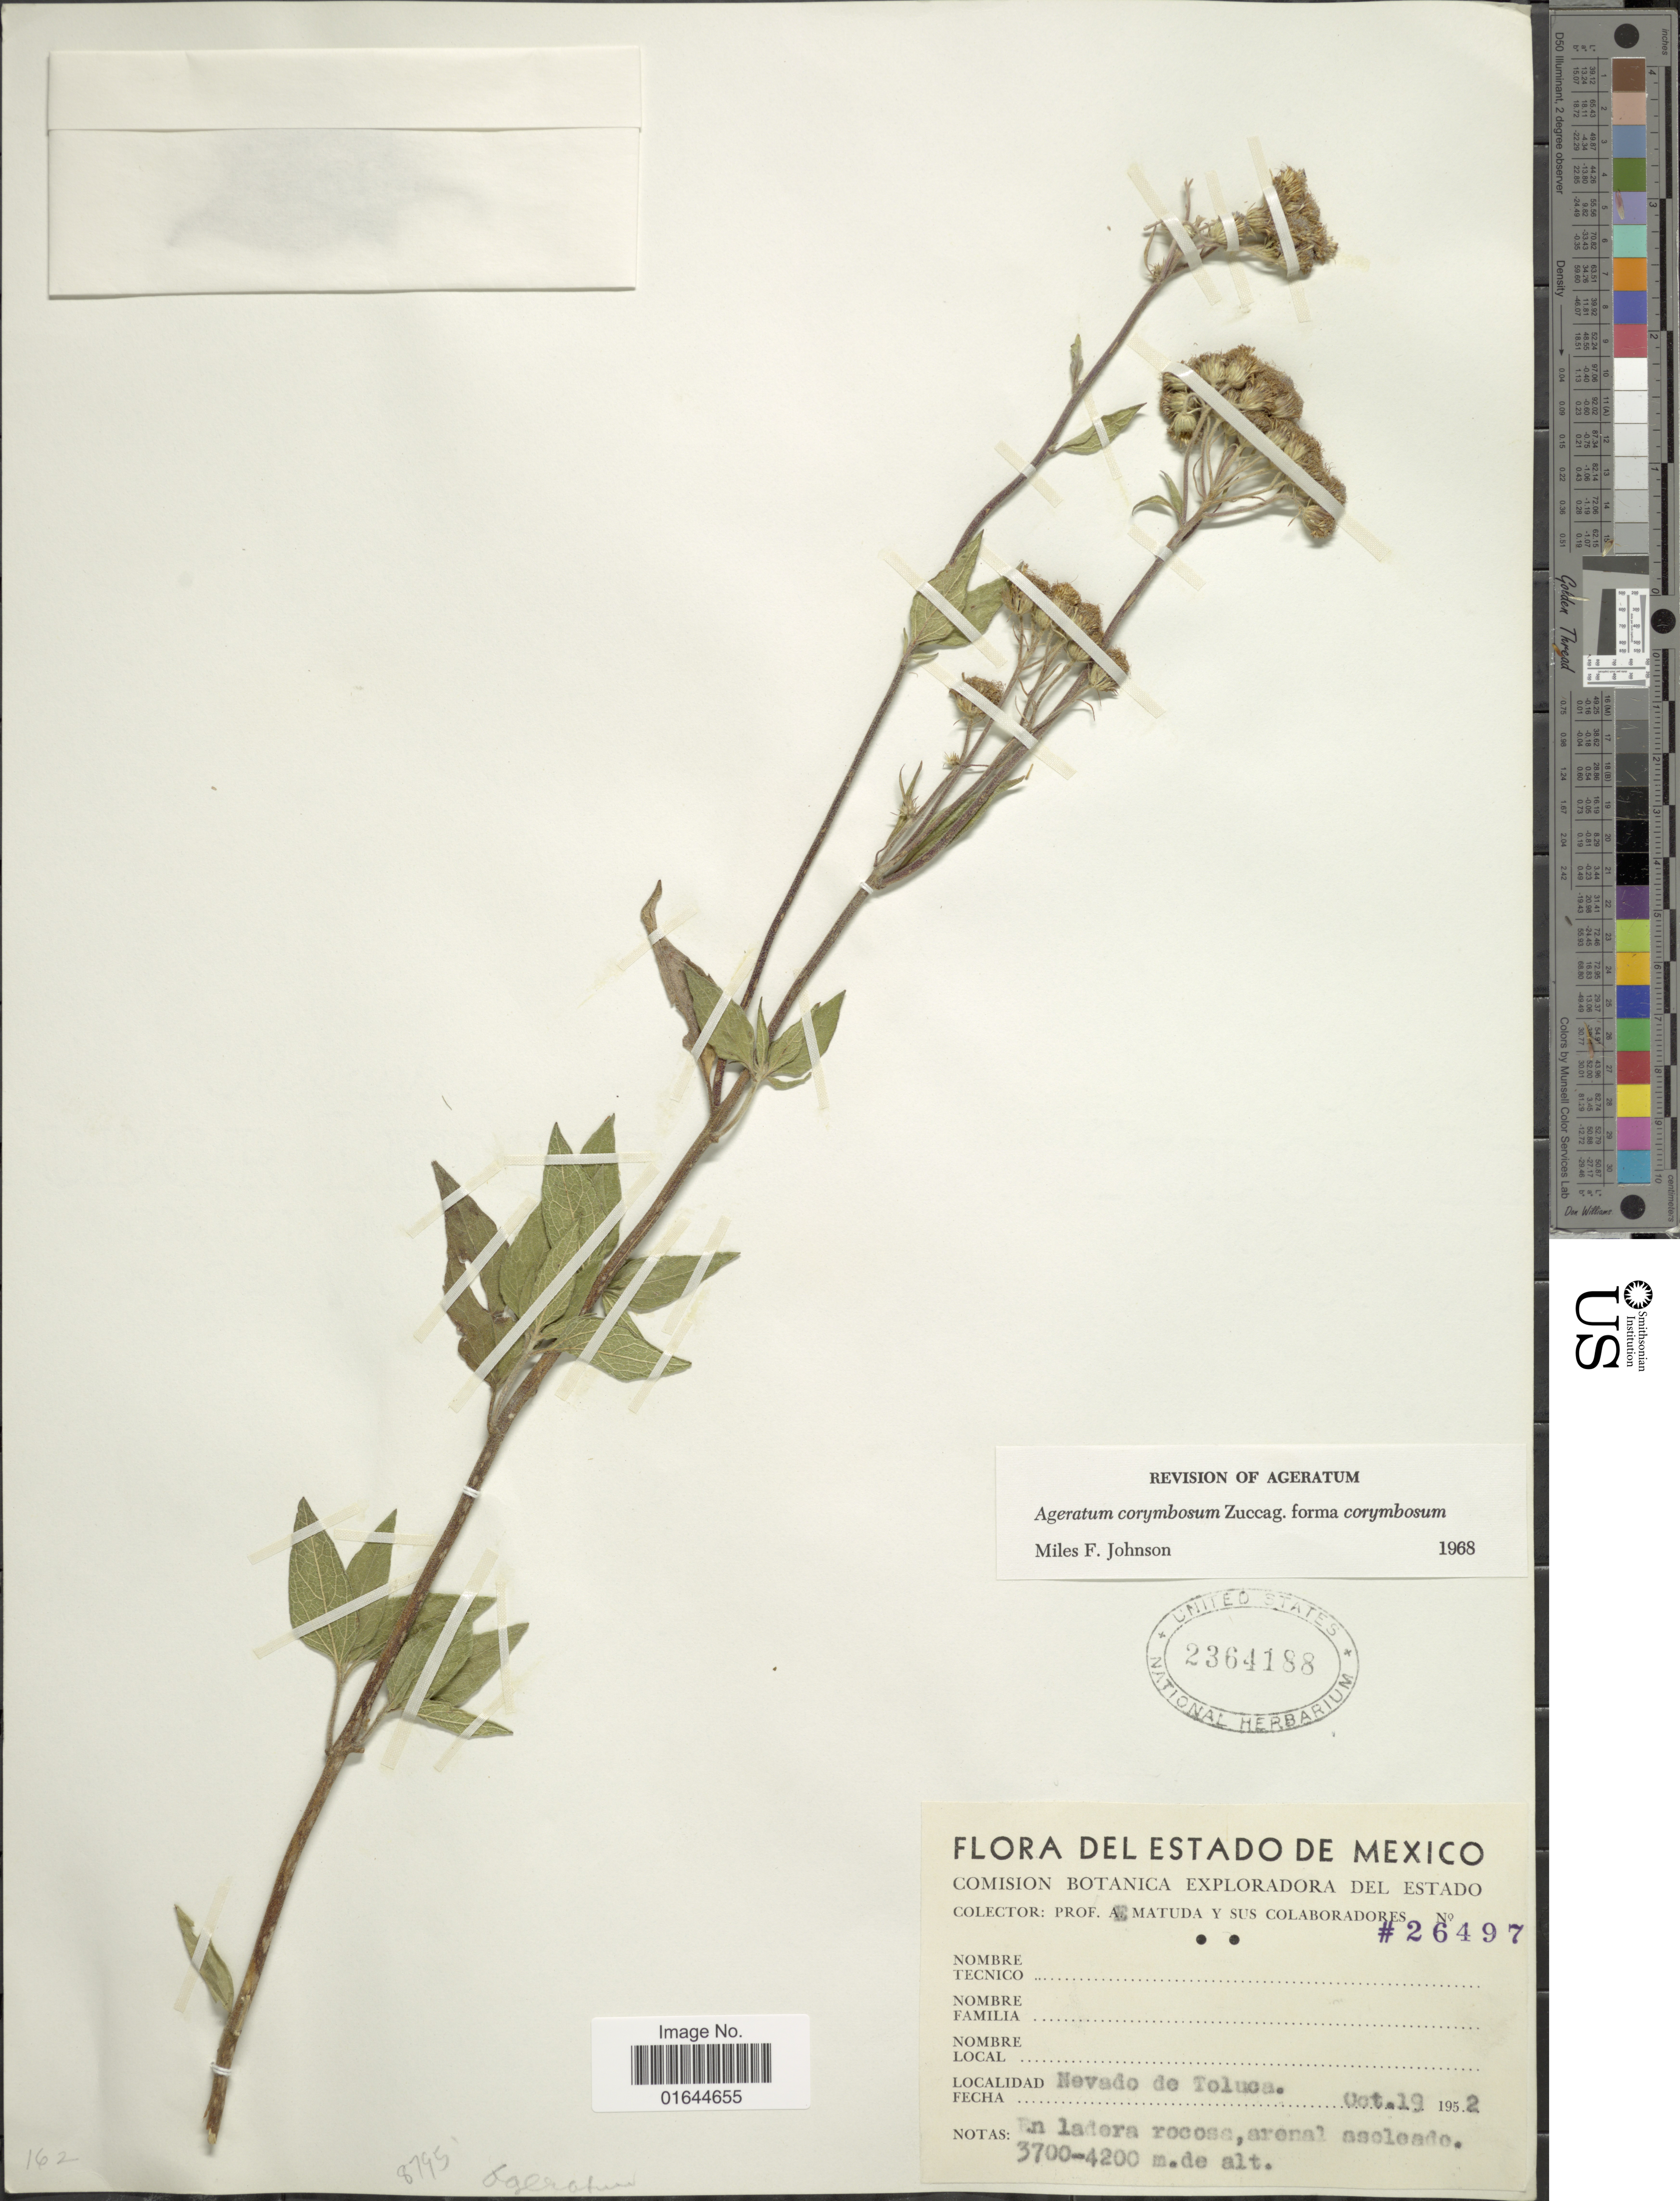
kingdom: Plantae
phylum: Tracheophyta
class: Magnoliopsida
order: Asterales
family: Asteraceae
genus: Ageratum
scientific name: Ageratum corymbosum f. corymbosum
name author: Zuccagni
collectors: E. Matuda & et al.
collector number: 26497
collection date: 1952-10-19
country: Mexico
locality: Nevado de Toluca.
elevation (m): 3700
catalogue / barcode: US 2364188